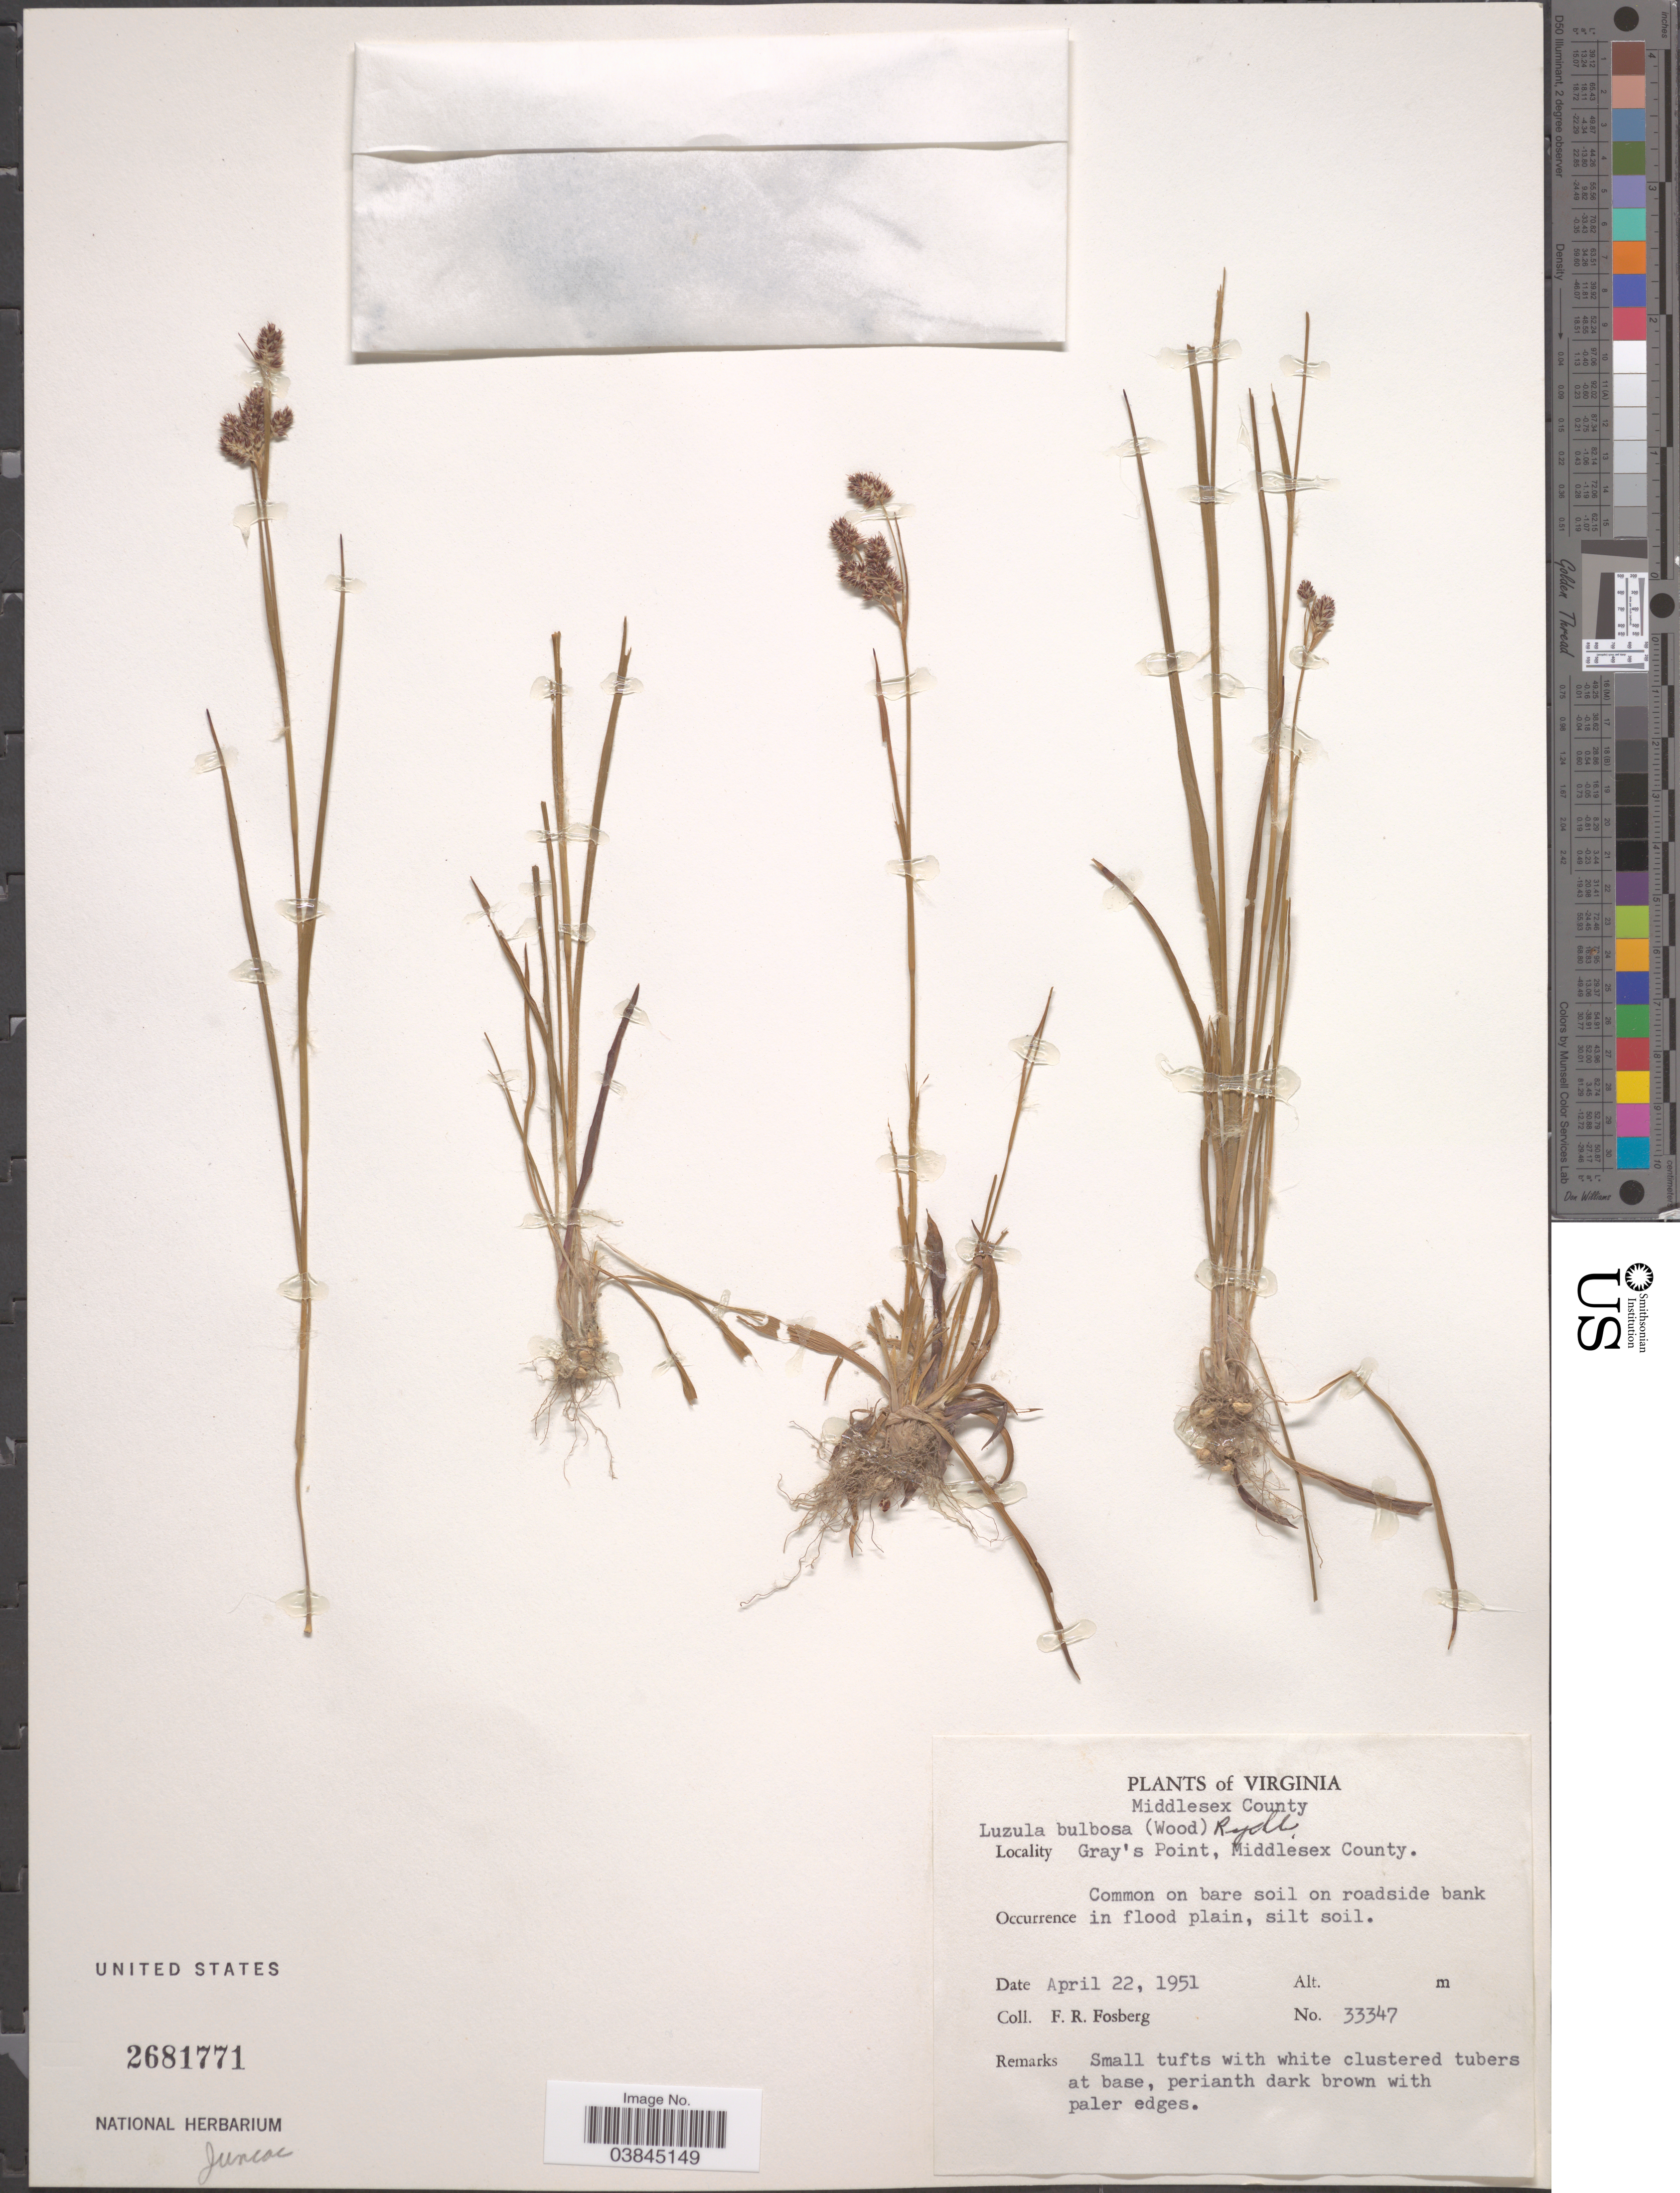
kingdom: Plantae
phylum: Tracheophyta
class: Liliopsida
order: Poales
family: Juncaceae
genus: Luzula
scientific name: Luzula bulbosa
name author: (Alph. Wood) Smyth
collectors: F. R. Fosberg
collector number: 33347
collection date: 1951-04-22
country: United States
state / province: Virginia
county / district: Middlesex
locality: Middlesex County. Gray's Point, Middlesex County.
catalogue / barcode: US 2681771